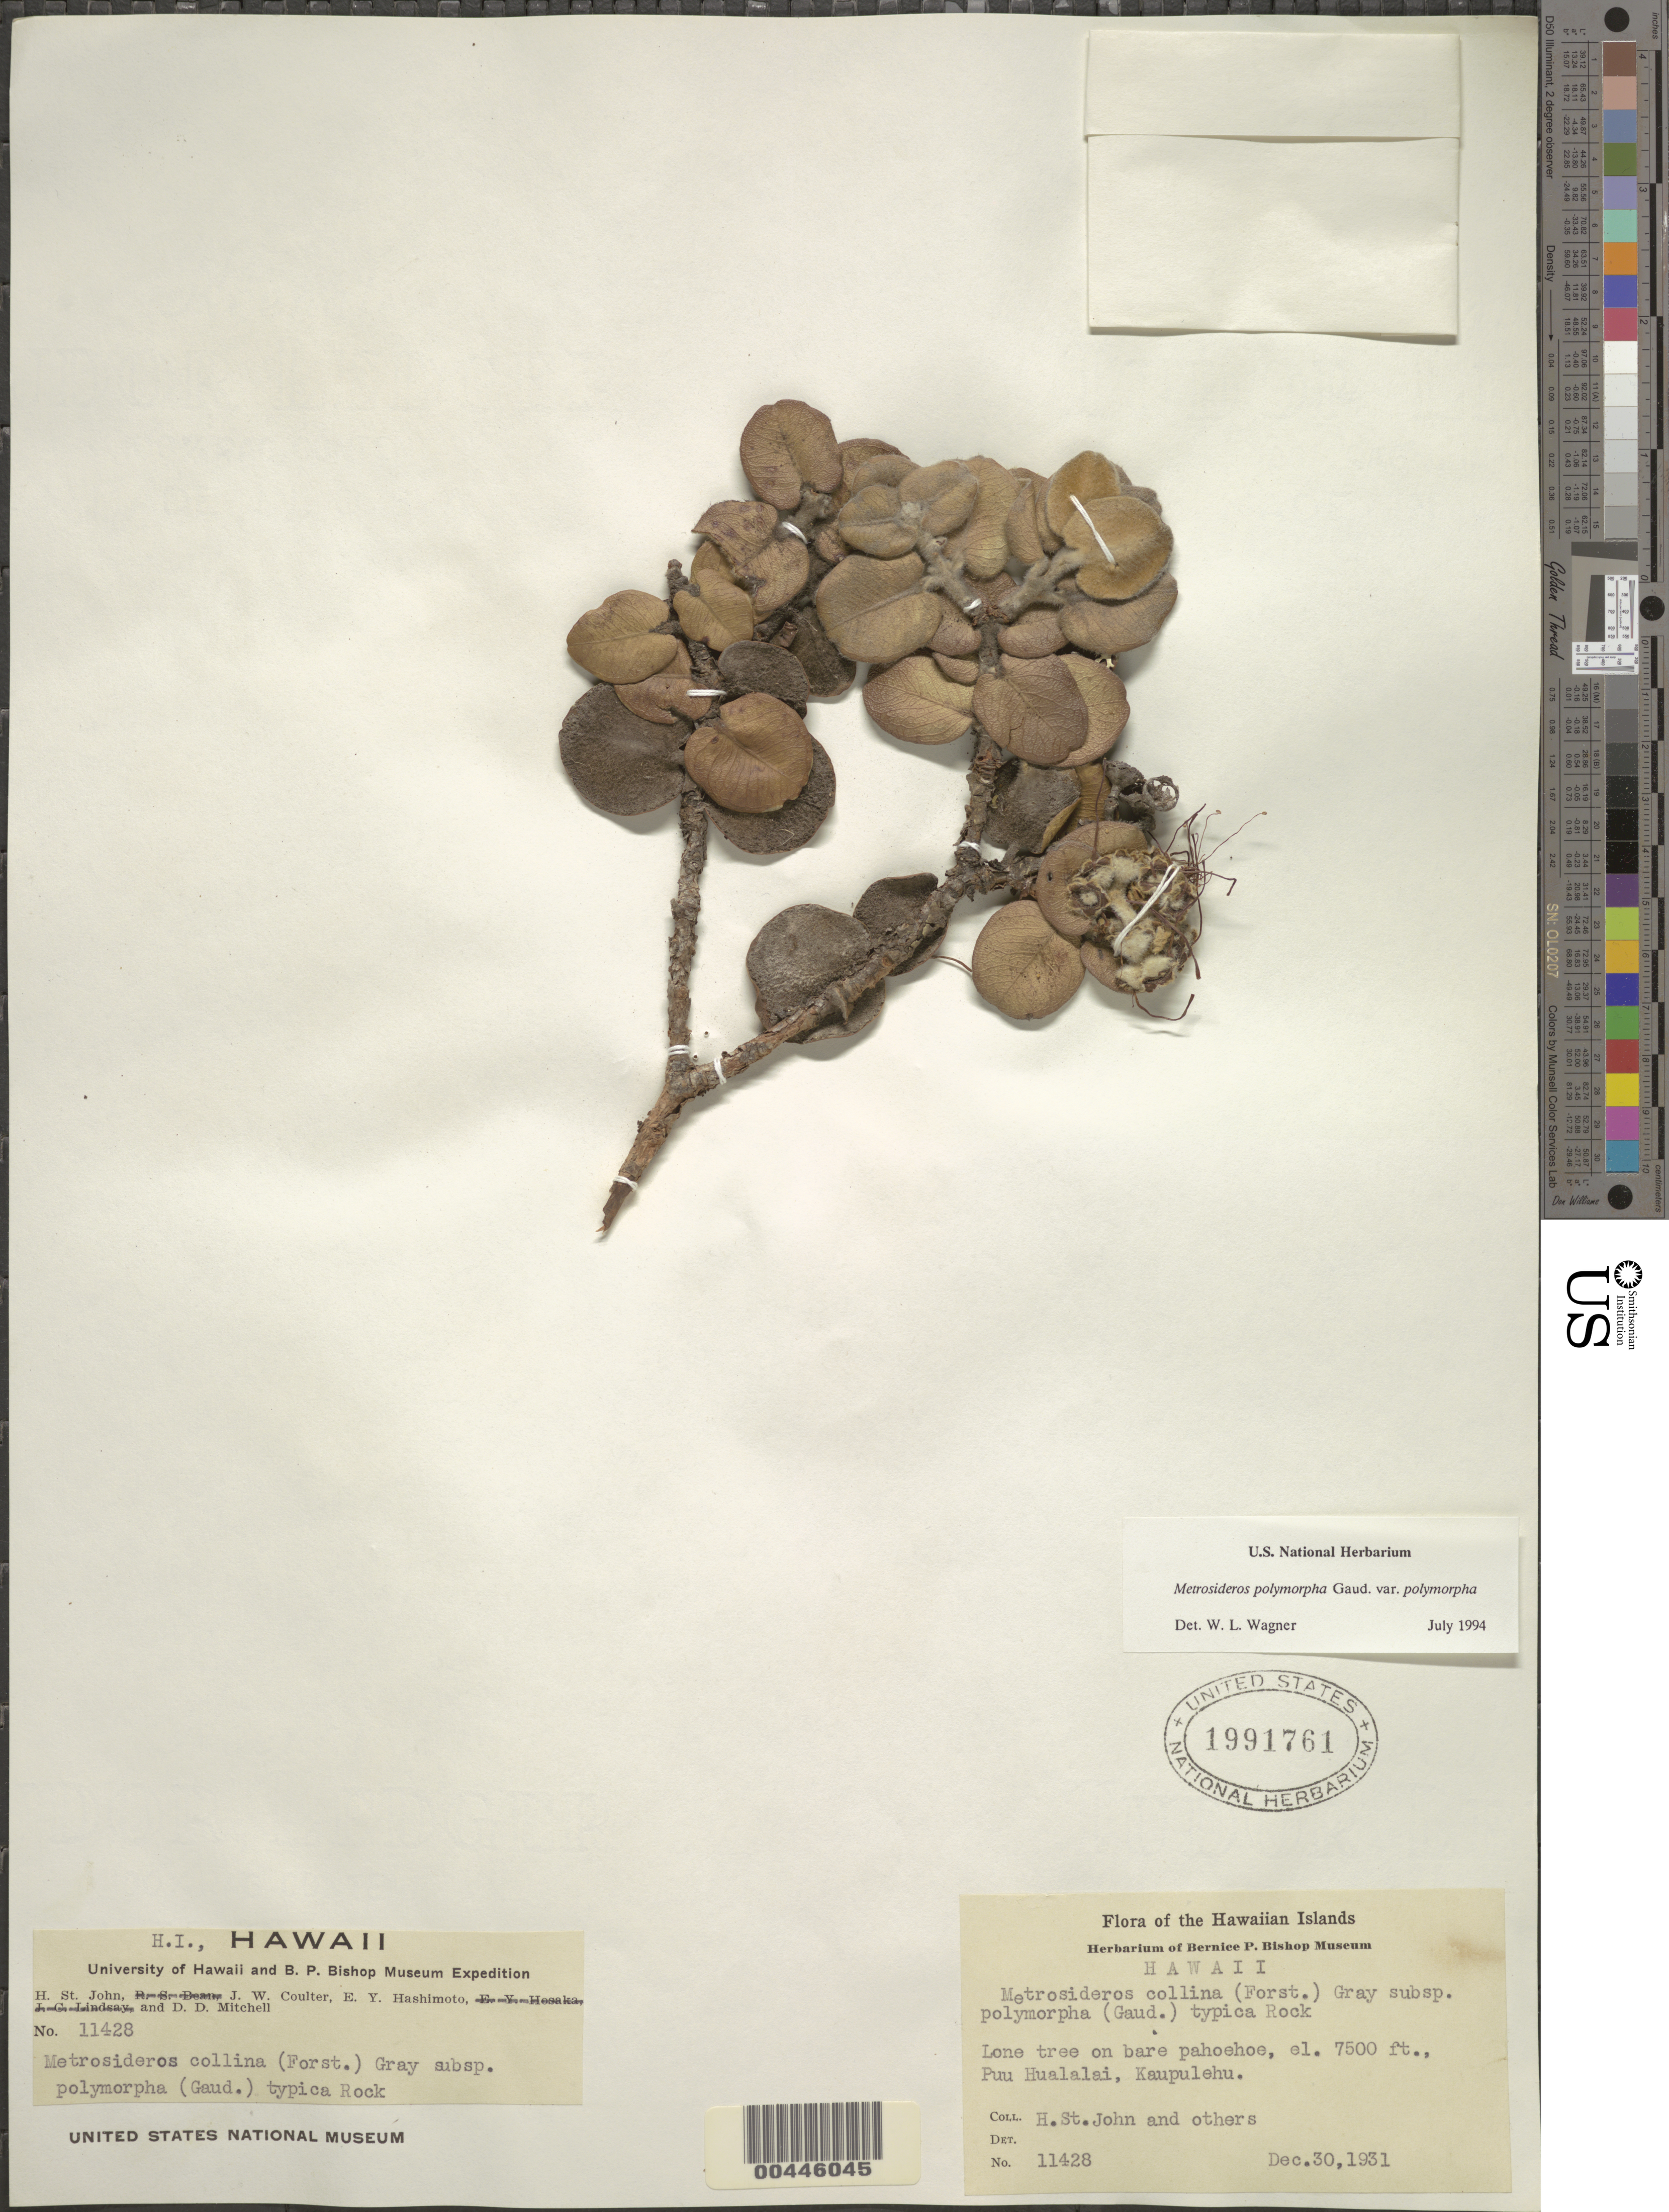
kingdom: Plantae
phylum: Tracheophyta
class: Magnoliopsida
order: Myrtales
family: Myrtaceae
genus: Metrosideros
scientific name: Metrosideros polymorpha var. polymorpha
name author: Gaudich.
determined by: Wagner, W. L., (BOT), Smithsonian Institution - National Museum of Natural History (UNITED STATES)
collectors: H. St. John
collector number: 11428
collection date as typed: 30 Dec 1931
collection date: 1931-12-30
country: United States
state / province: Hawaii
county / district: Hawaii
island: Hawaii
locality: Puu Hualalai, Kaupulehu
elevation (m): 2286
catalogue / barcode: US 1991761